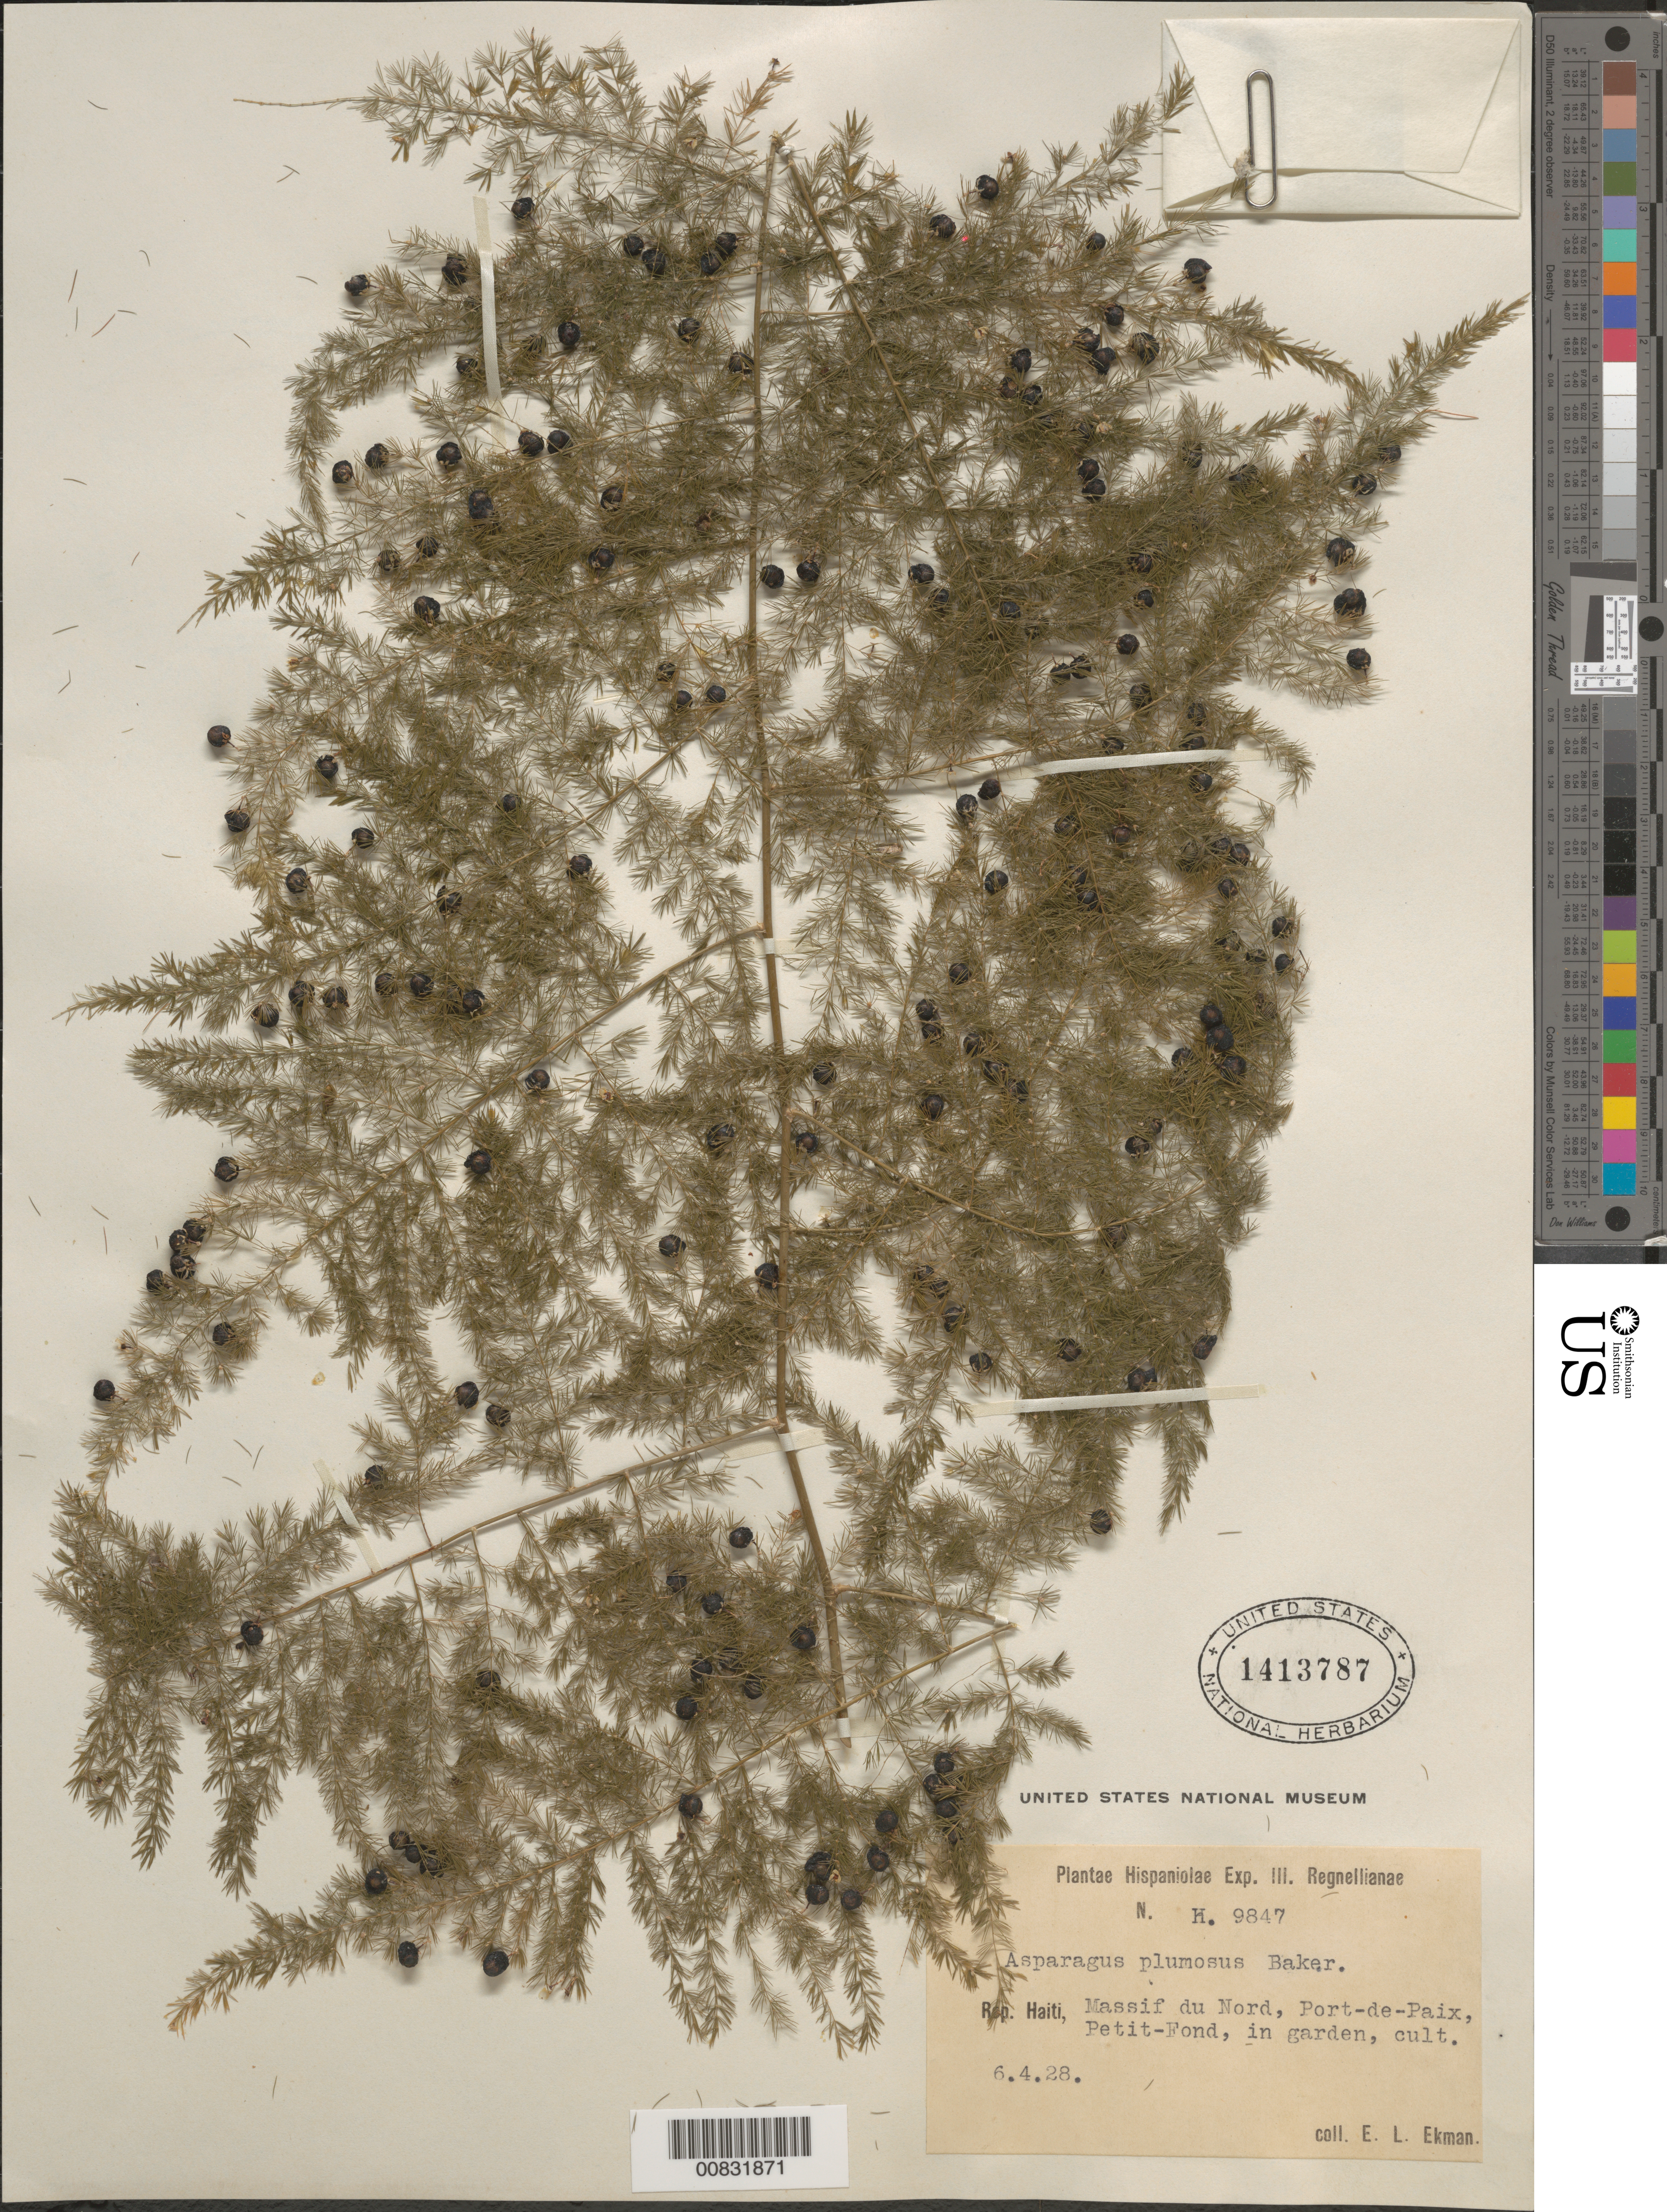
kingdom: Plantae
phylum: Tracheophyta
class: Liliopsida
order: Asparagales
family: Asparagaceae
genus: Asparagus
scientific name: Asparagus plumosus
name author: Baker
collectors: E. L. Ekman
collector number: H 9847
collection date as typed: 06 Apr 1928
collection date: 1928-04-06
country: Haiti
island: Hispaniola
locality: Massif du Nord, Port-de-Paix, Petit-Fond, in garden.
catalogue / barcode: US 1413787